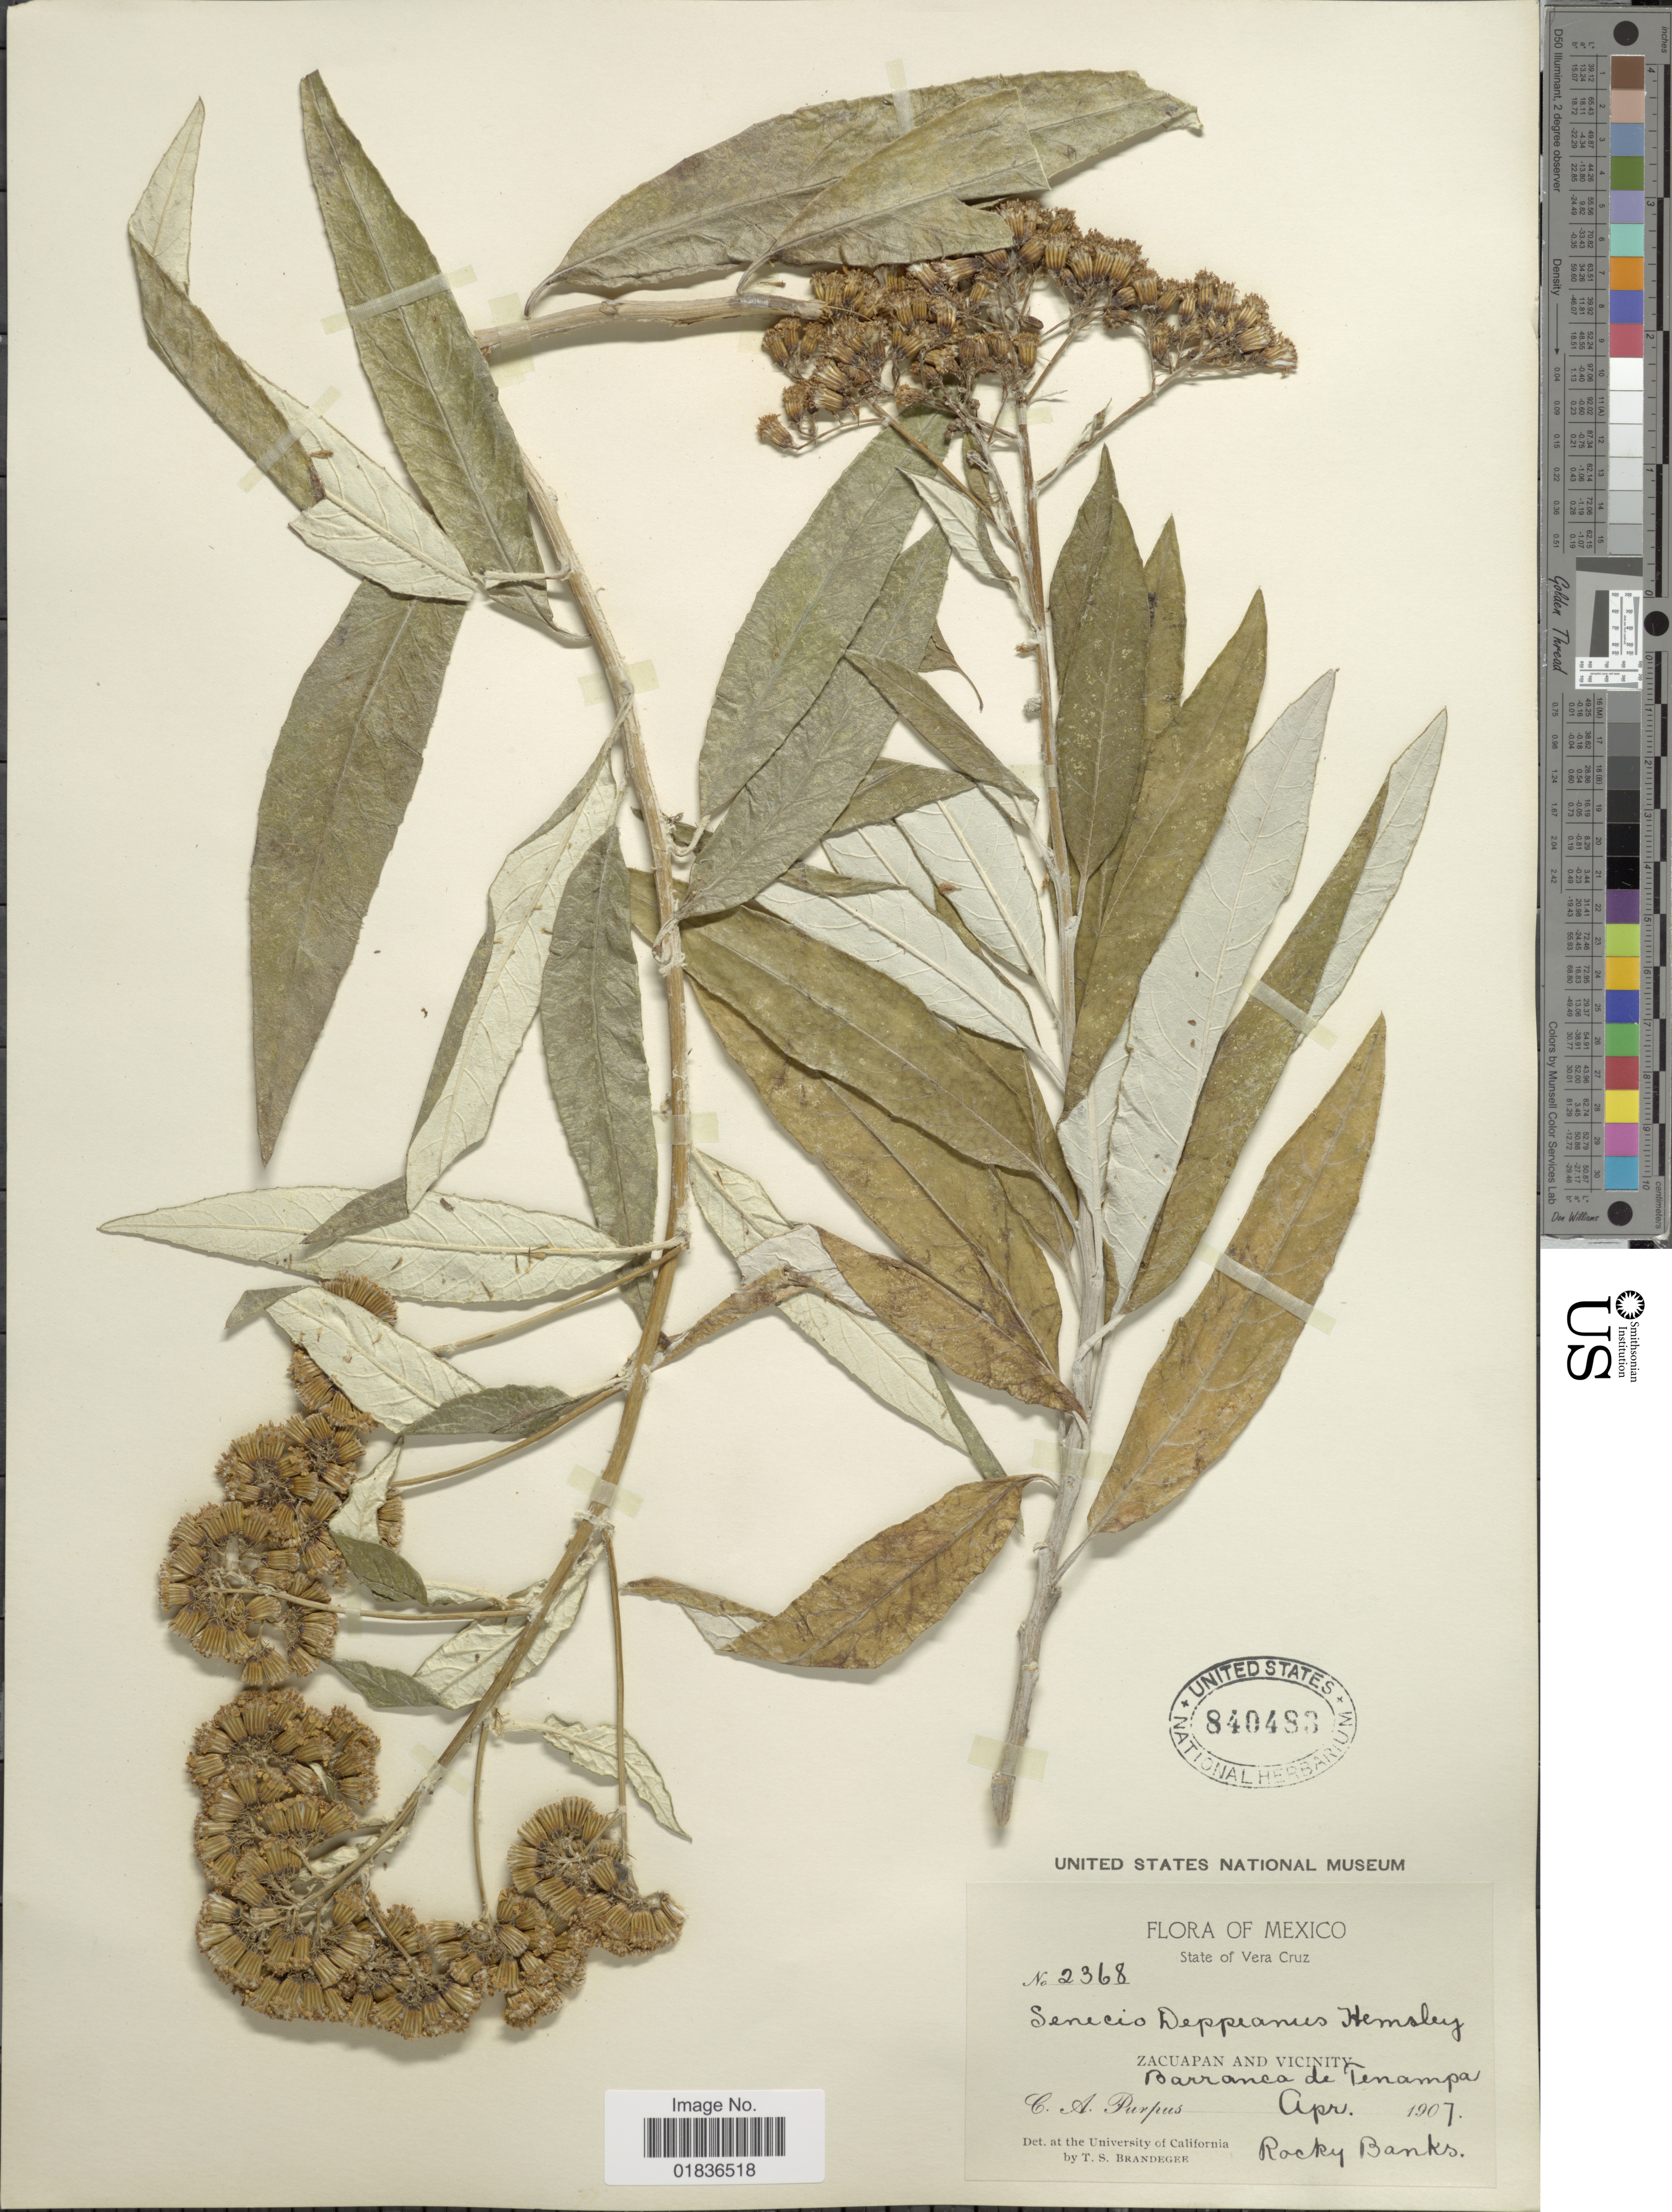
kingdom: Plantae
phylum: Tracheophyta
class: Magnoliopsida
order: Asterales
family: Asteraceae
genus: Senecio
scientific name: Senecio deppeanus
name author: Hemsl.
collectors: C. A. Purpus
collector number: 2368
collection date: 1907-04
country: Mexico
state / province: Veracruz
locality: Vera Cruz, Zacuapan and Vicinity, Barranca de Tenampa.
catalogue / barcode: US 840483